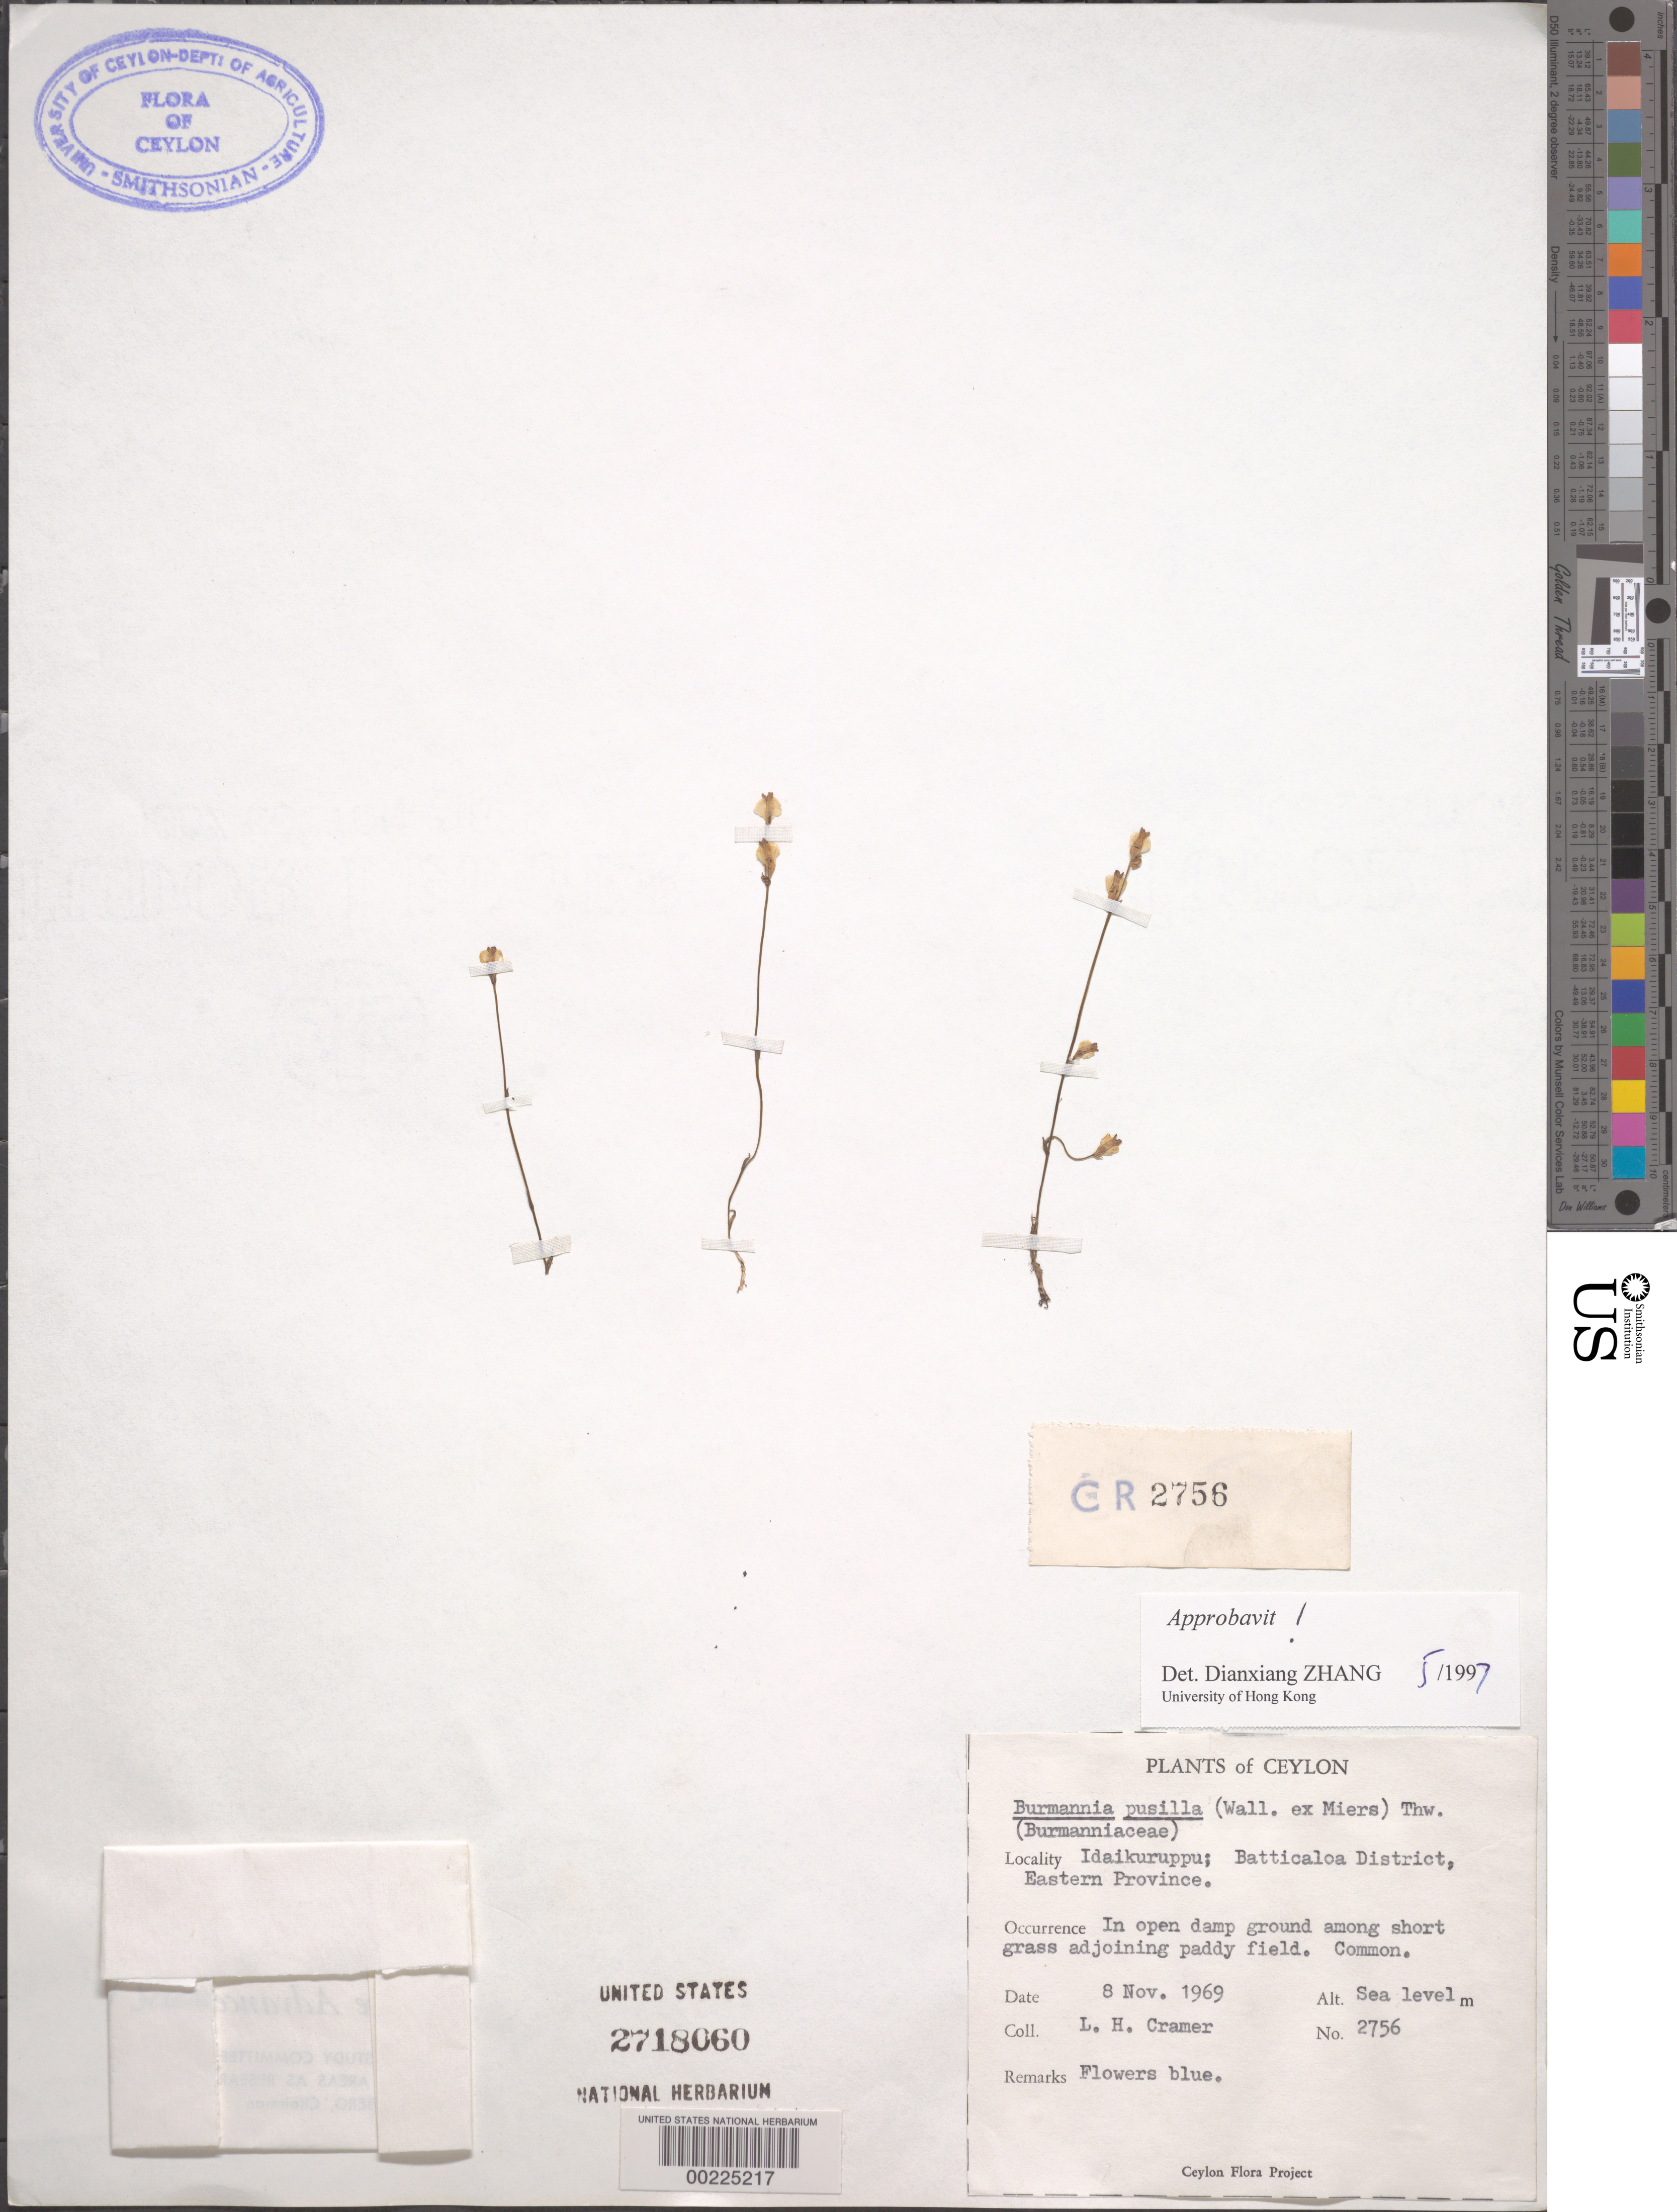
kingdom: Plantae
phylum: Tracheophyta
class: Liliopsida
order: Dioscoreales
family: Burmanniaceae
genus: Burmannia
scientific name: Burmannia pusilla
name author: Thwaites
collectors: L. H. Cramer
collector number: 2756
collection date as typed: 08 Nov 1969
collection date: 1969-11-08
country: Sri Lanka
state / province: Eastern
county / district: Batticaloa Dist.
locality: Idaikuruppu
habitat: In open damp ground among short grass adjoining paddy field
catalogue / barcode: US 2718060